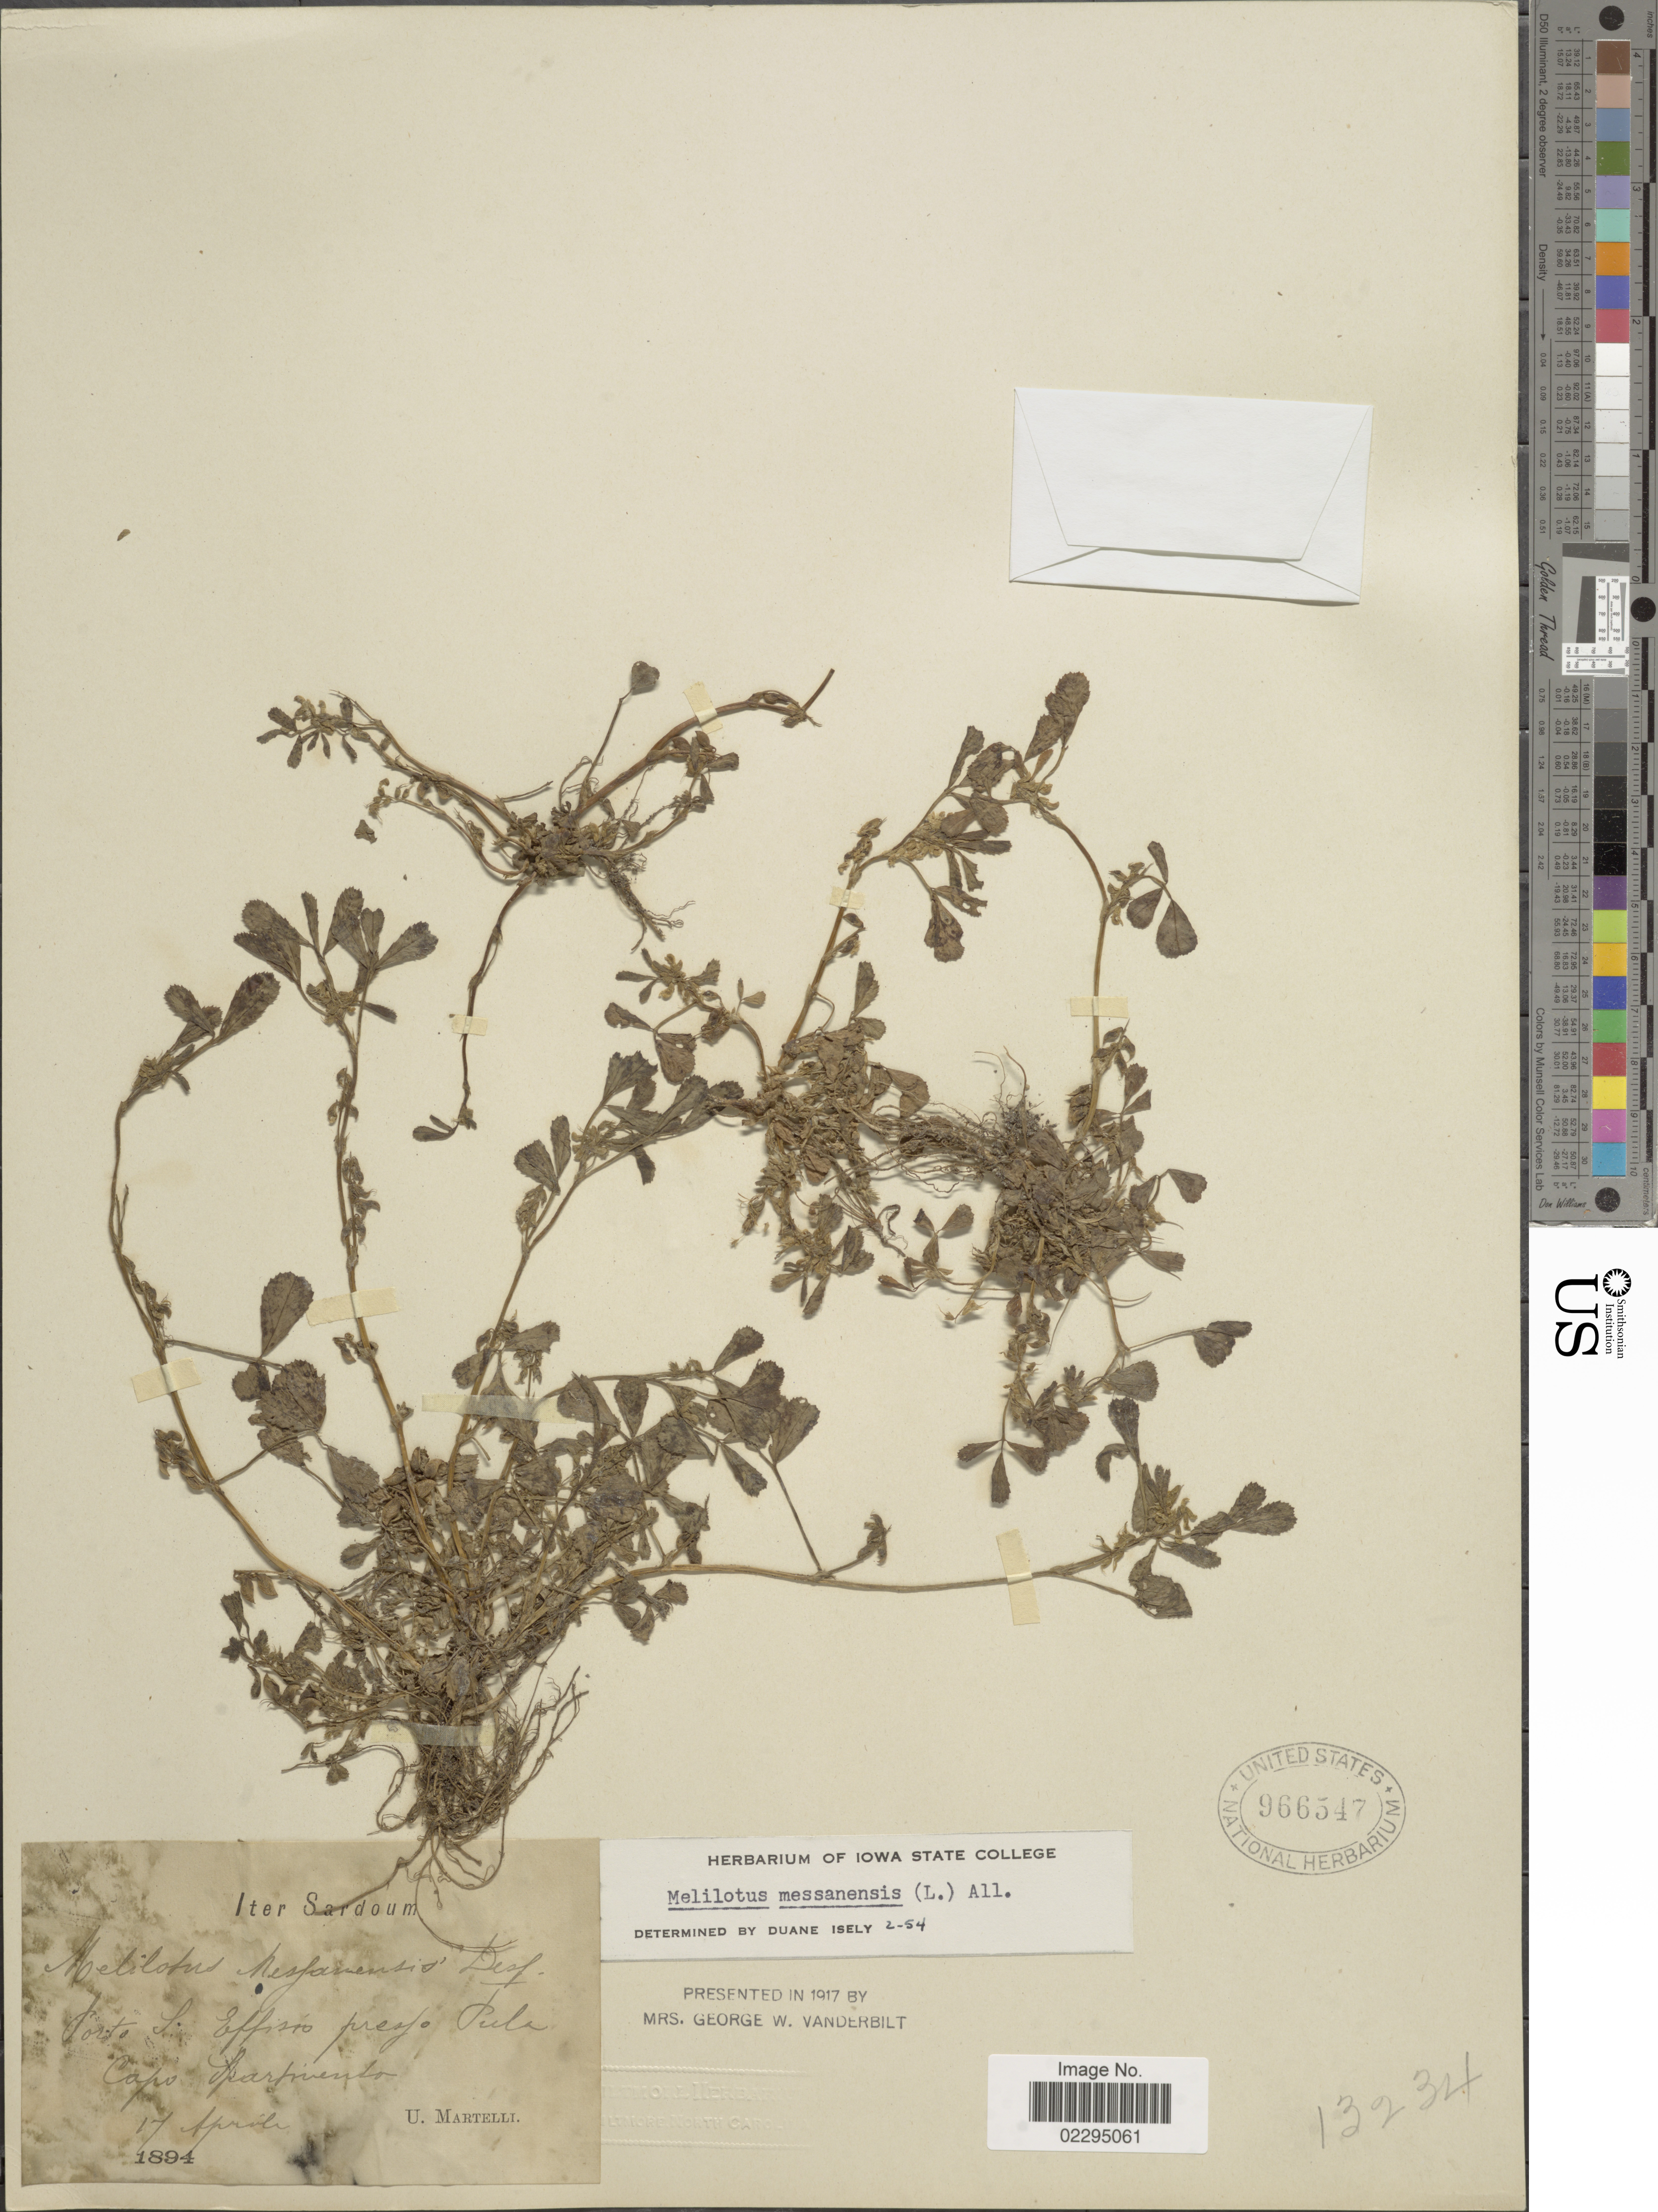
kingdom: Plantae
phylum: Tracheophyta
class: Magnoliopsida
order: Fabales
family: Fabaceae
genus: Melilotus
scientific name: Melilotus messanensis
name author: All.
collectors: U. Martelli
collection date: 1889-04-17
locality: Sarodoum, Porto S Efisso Prefo Pela [interpreted] Capo Apartivento.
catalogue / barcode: US 966547